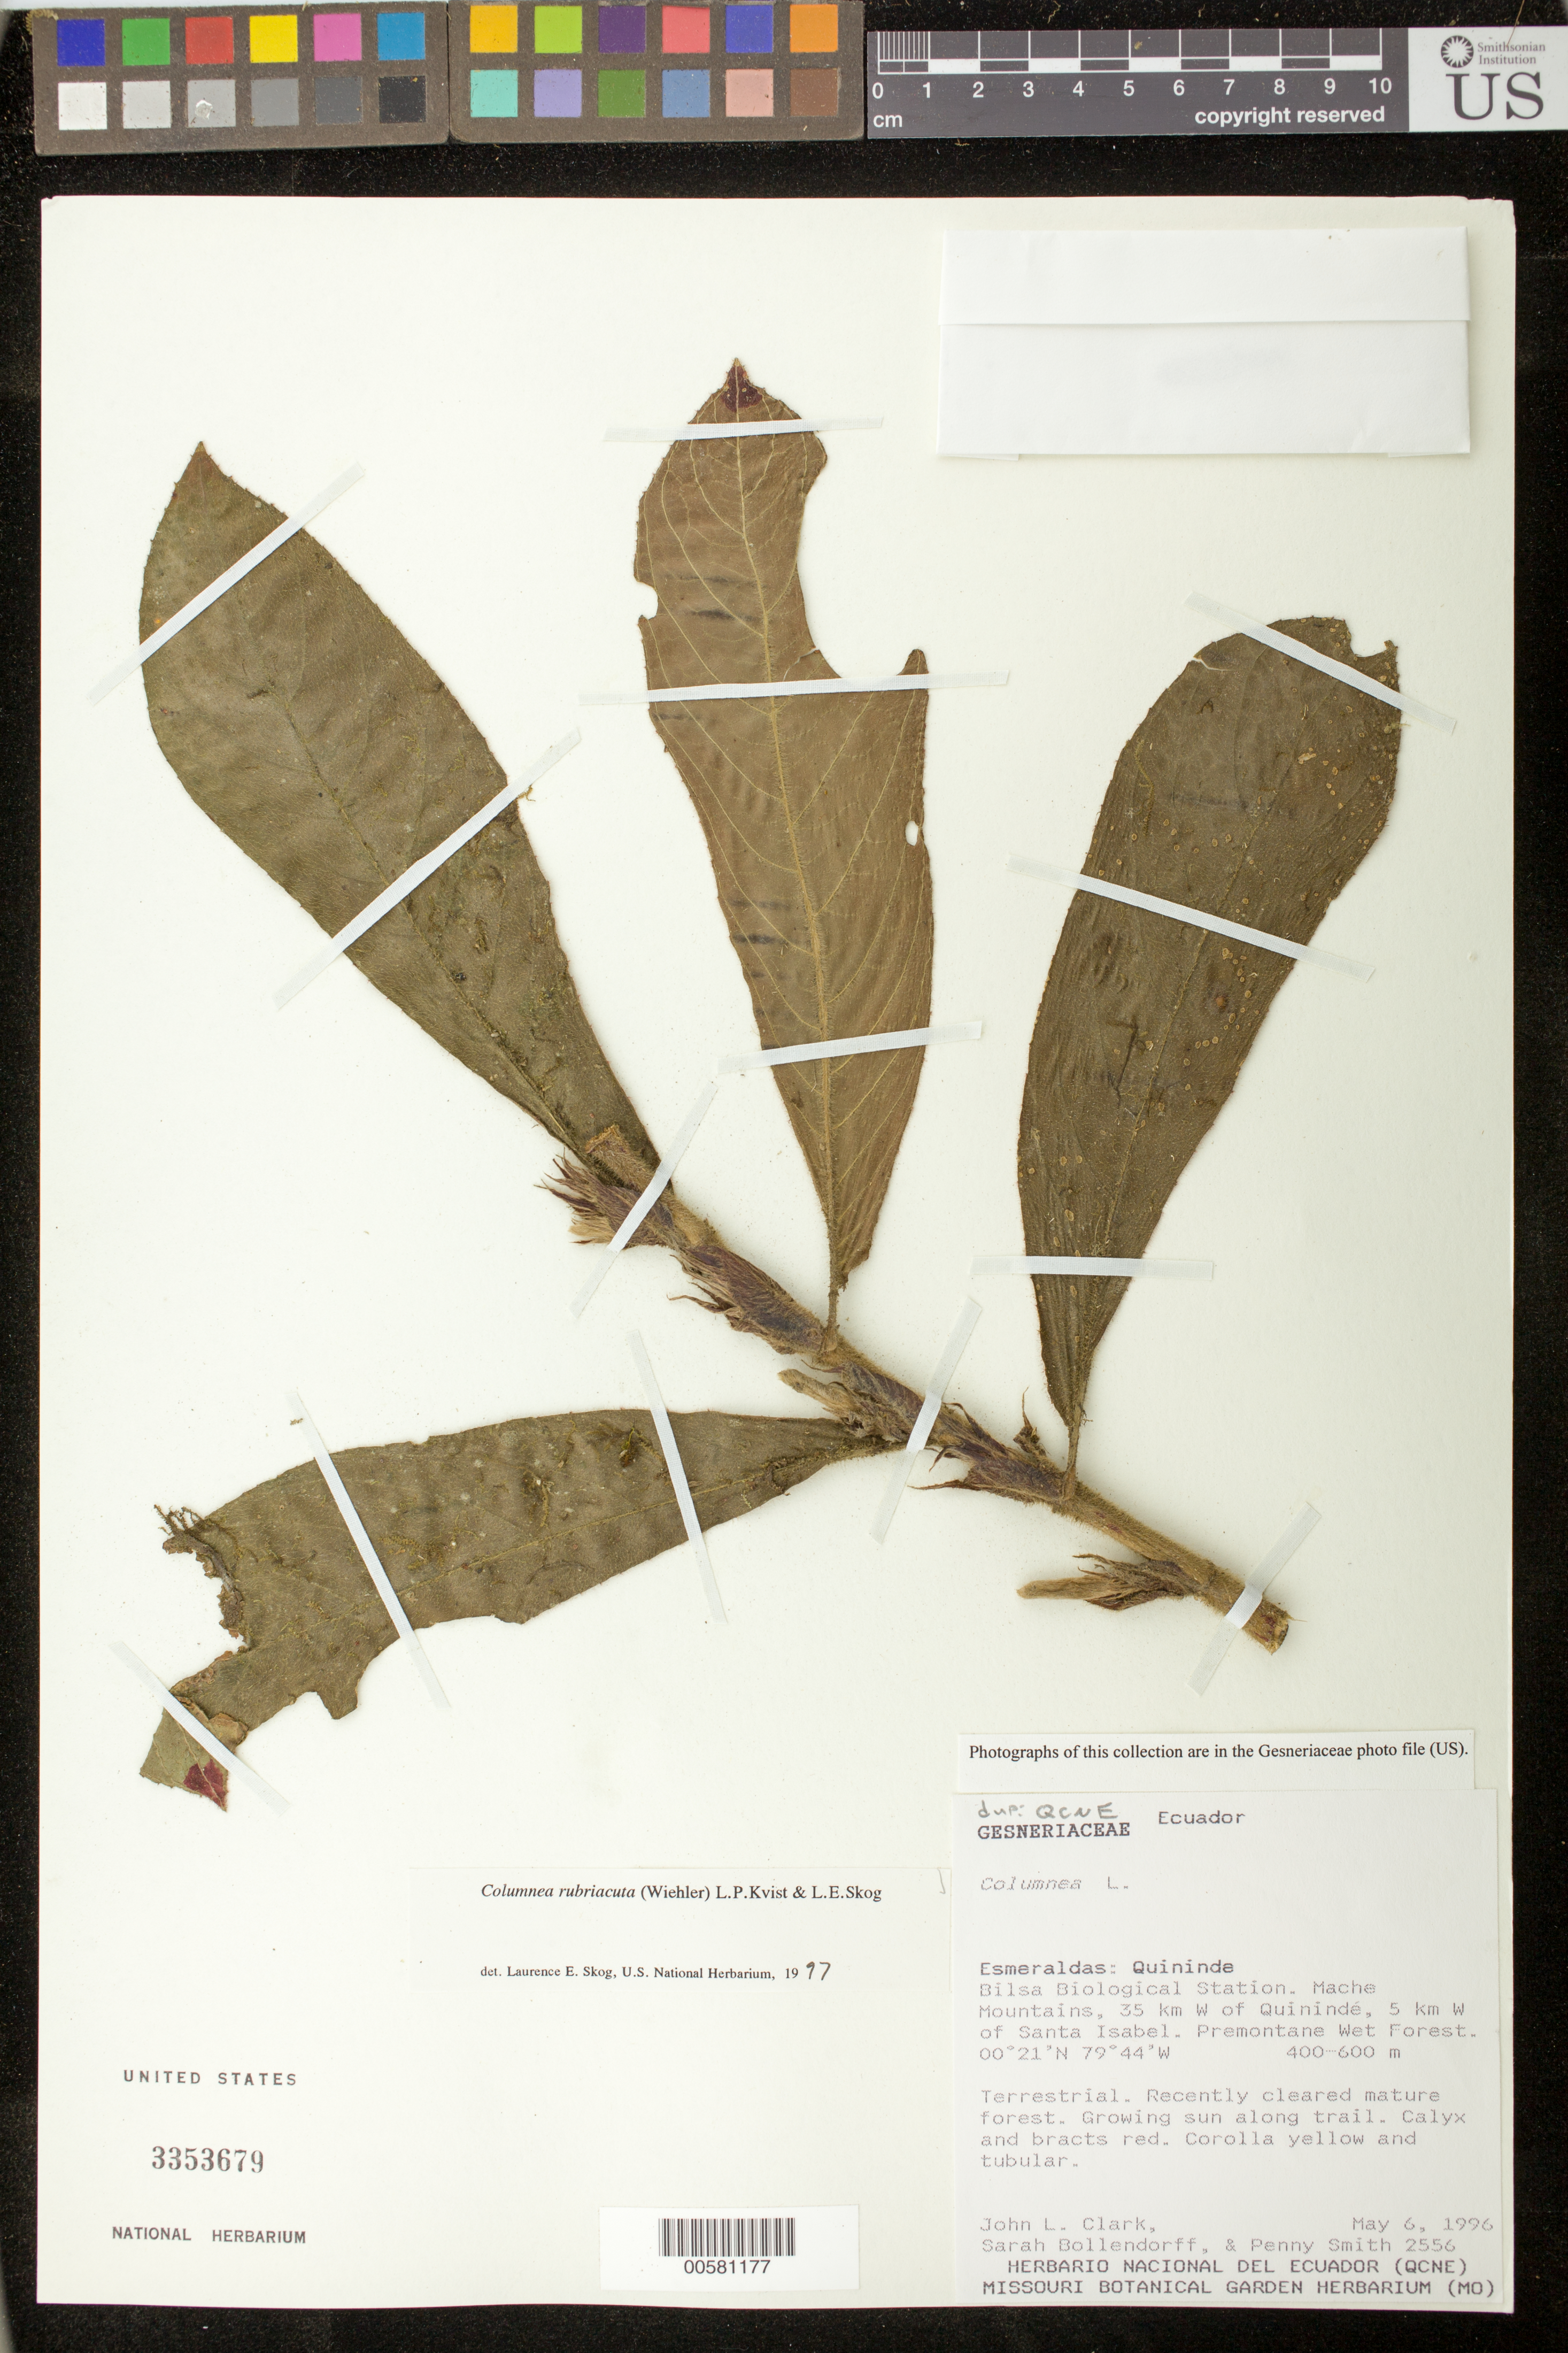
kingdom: Plantae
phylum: Tracheophyta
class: Magnoliopsida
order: Lamiales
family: Gesneriaceae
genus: Columnea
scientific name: Columnea rubriacuta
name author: (Wiehler) L.P. Kvist & L.E. Skog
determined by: Skog, Laurence E.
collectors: J. L. Clark, S. Bollendorff & P. Smith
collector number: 2556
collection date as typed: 06 May 1996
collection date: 1996-05-06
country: Ecuador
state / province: Esmeraldas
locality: Quininde. Bilsa Biological Station, Mache Mountains, 35 km W of Quinindé, 5 km W of Santa Isabel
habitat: Premontane wet forest; recently cleared mature forest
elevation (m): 400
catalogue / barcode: US 3353679